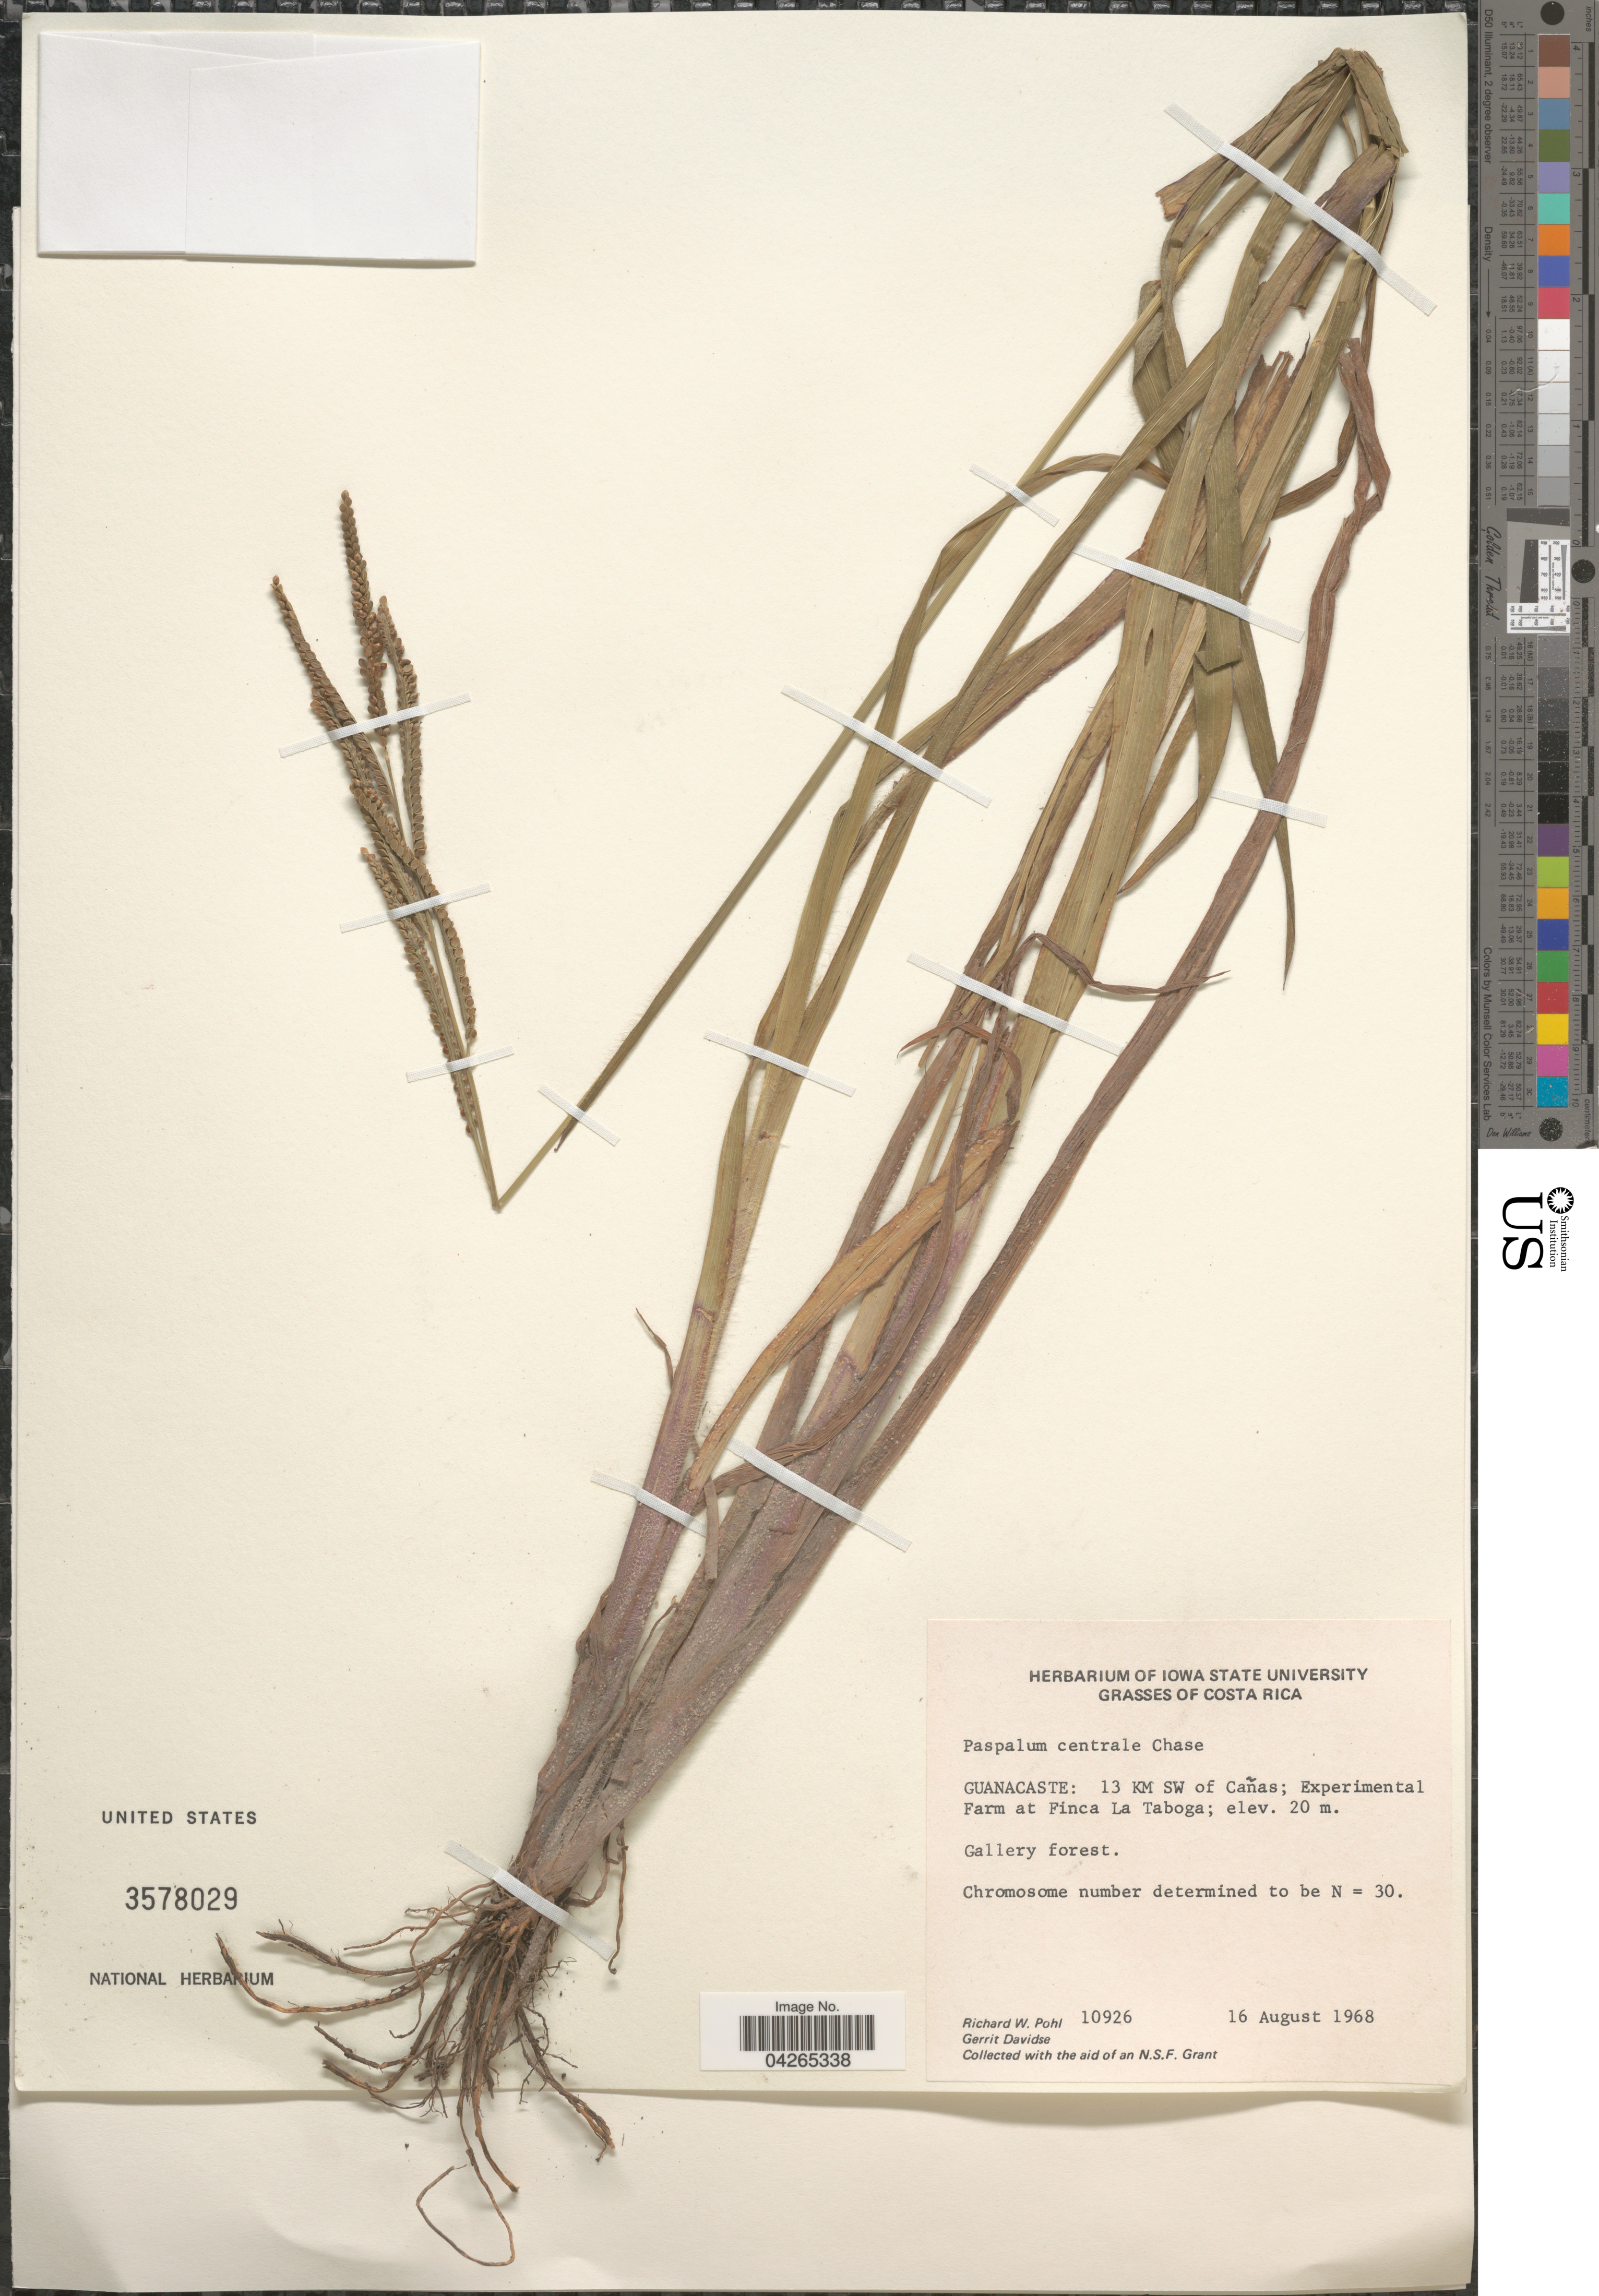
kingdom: Plantae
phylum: Tracheophyta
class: Liliopsida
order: Poales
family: Poaceae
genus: Paspalum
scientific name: Paspalum centrale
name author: Chase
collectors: R. W. Pohl & G. Davidse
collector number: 10926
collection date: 1968-08-16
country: Costa Rica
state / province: Guanacaste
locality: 13 KM SW of Cañas; Experimental Farm at Finca La Taboga.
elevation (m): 20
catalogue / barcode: US 3578029